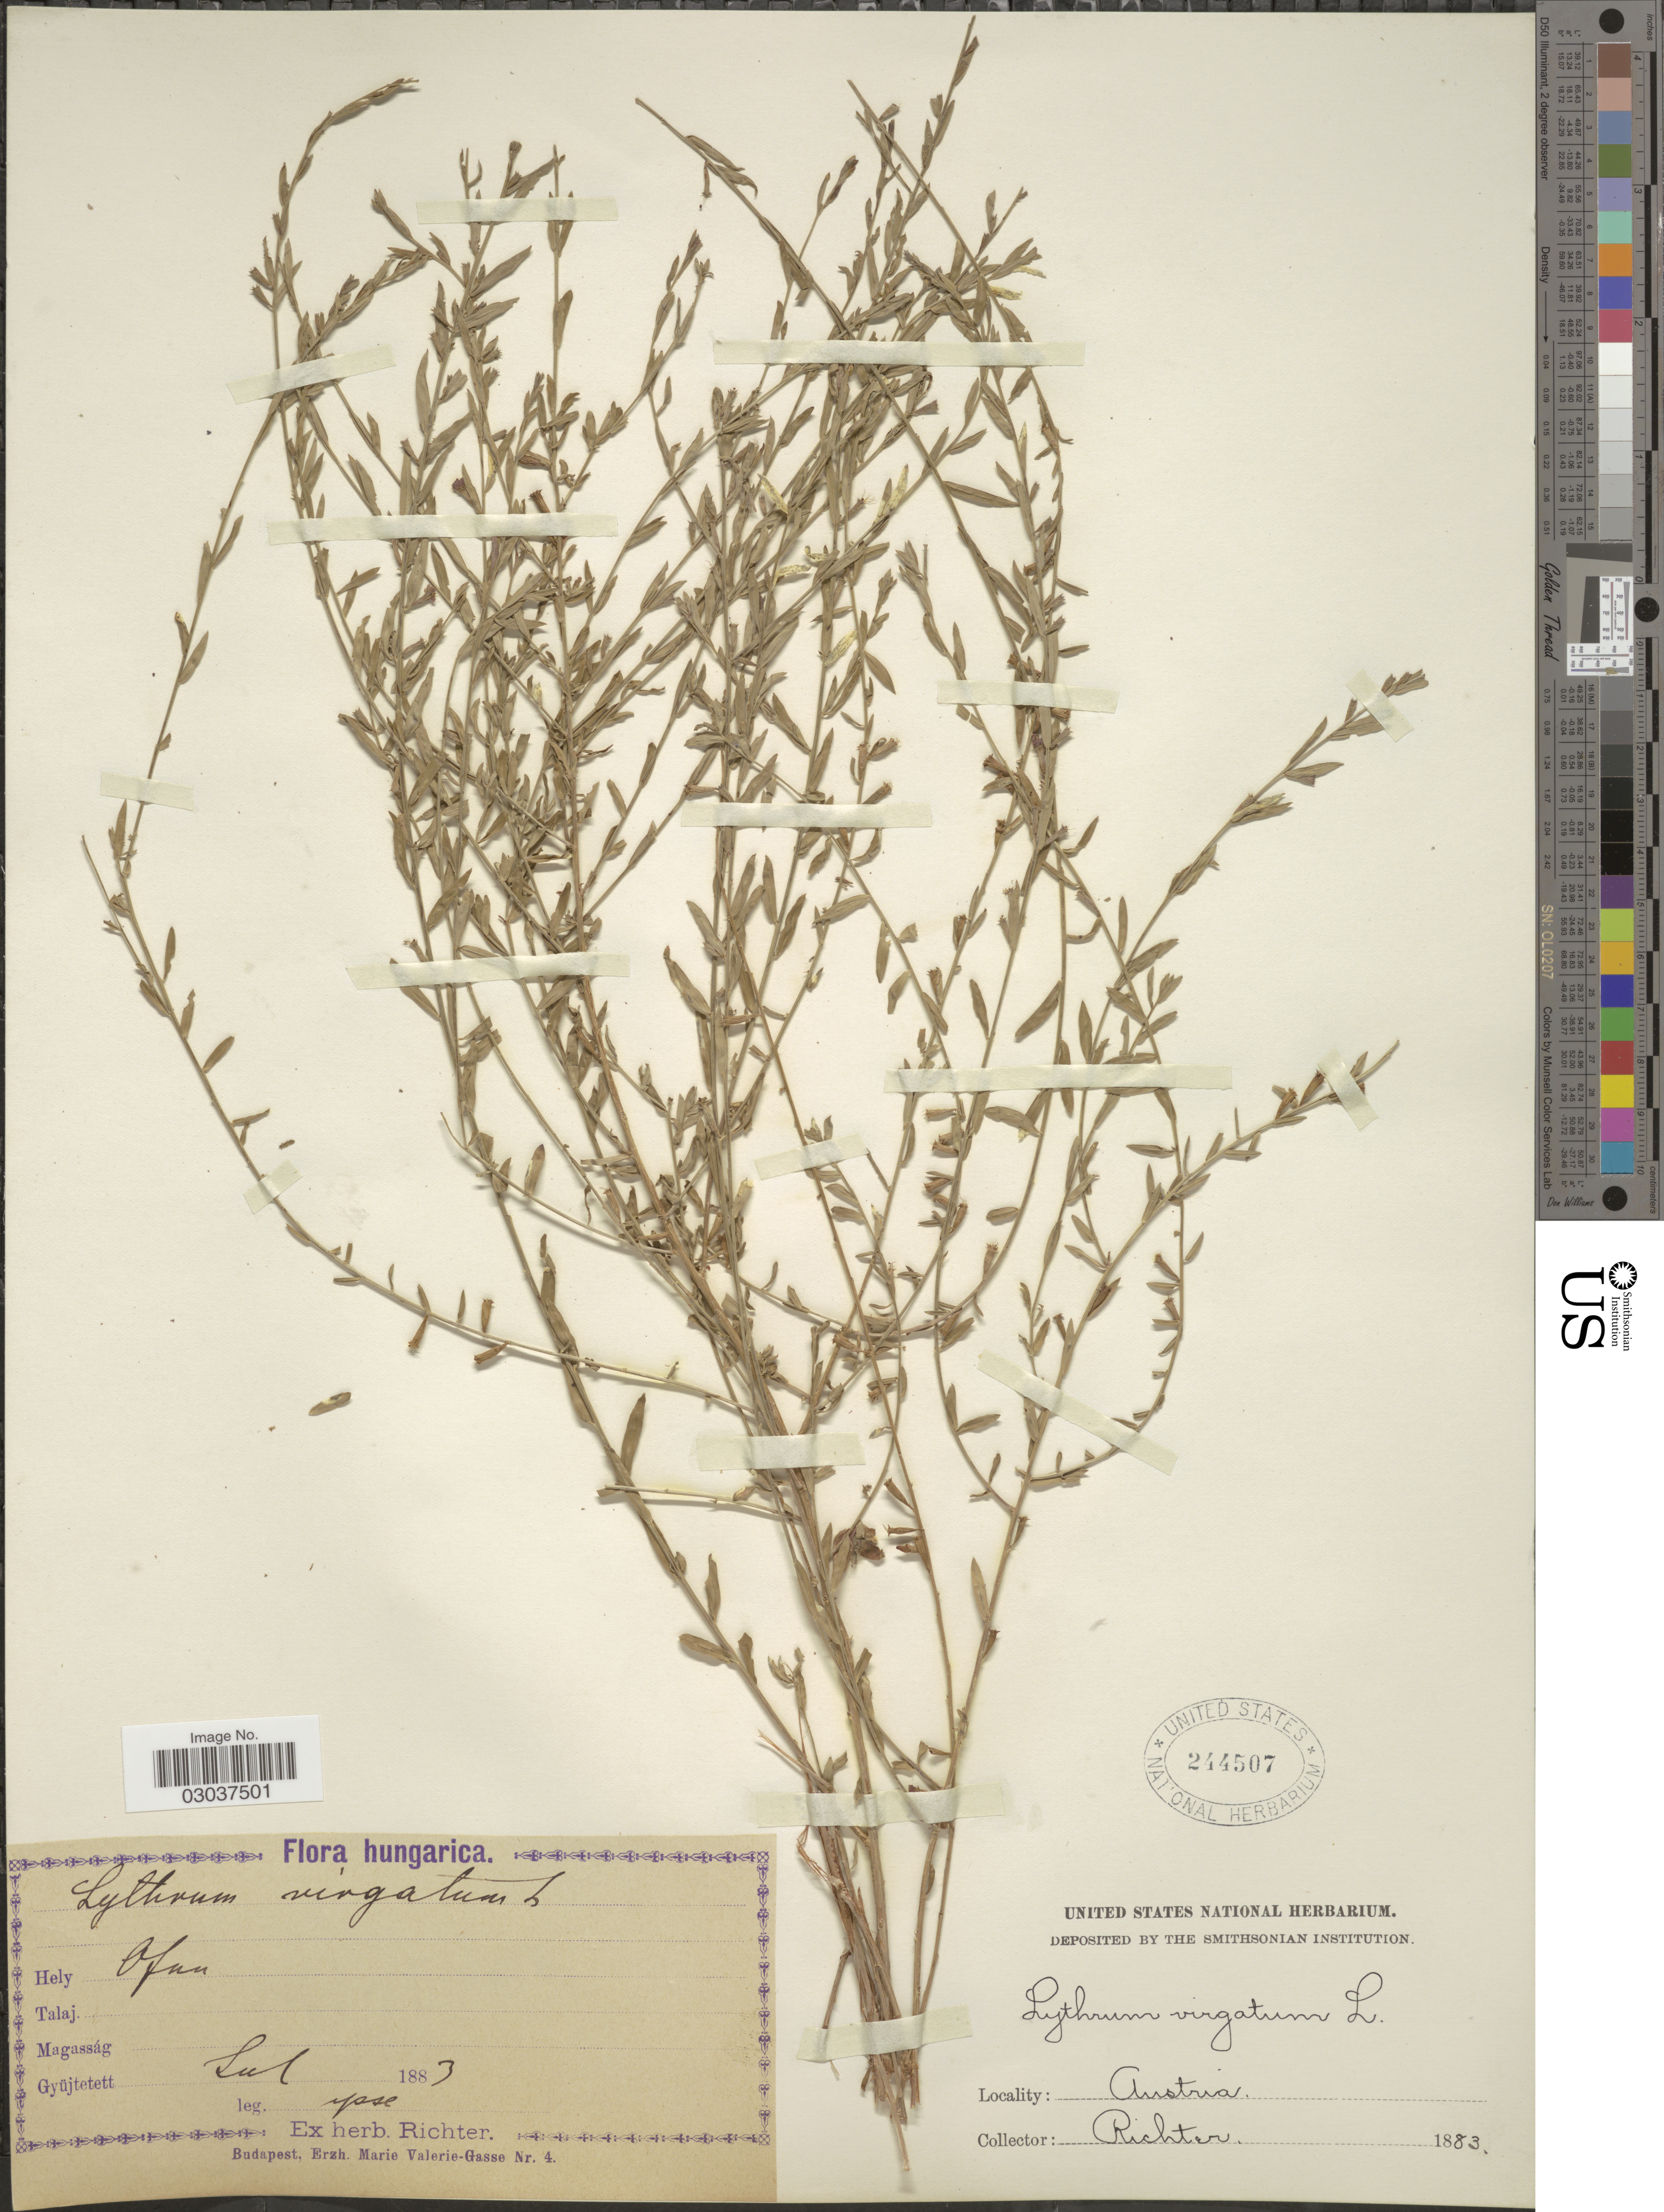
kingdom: Plantae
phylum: Tracheophyta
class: Magnoliopsida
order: Myrtales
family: Lythraceae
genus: Lythrum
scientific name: Lythrum virgatum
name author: L.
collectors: -- Richter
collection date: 1883-07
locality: Ofan [interpreted]. Hungarica. Austria.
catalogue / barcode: US 244507